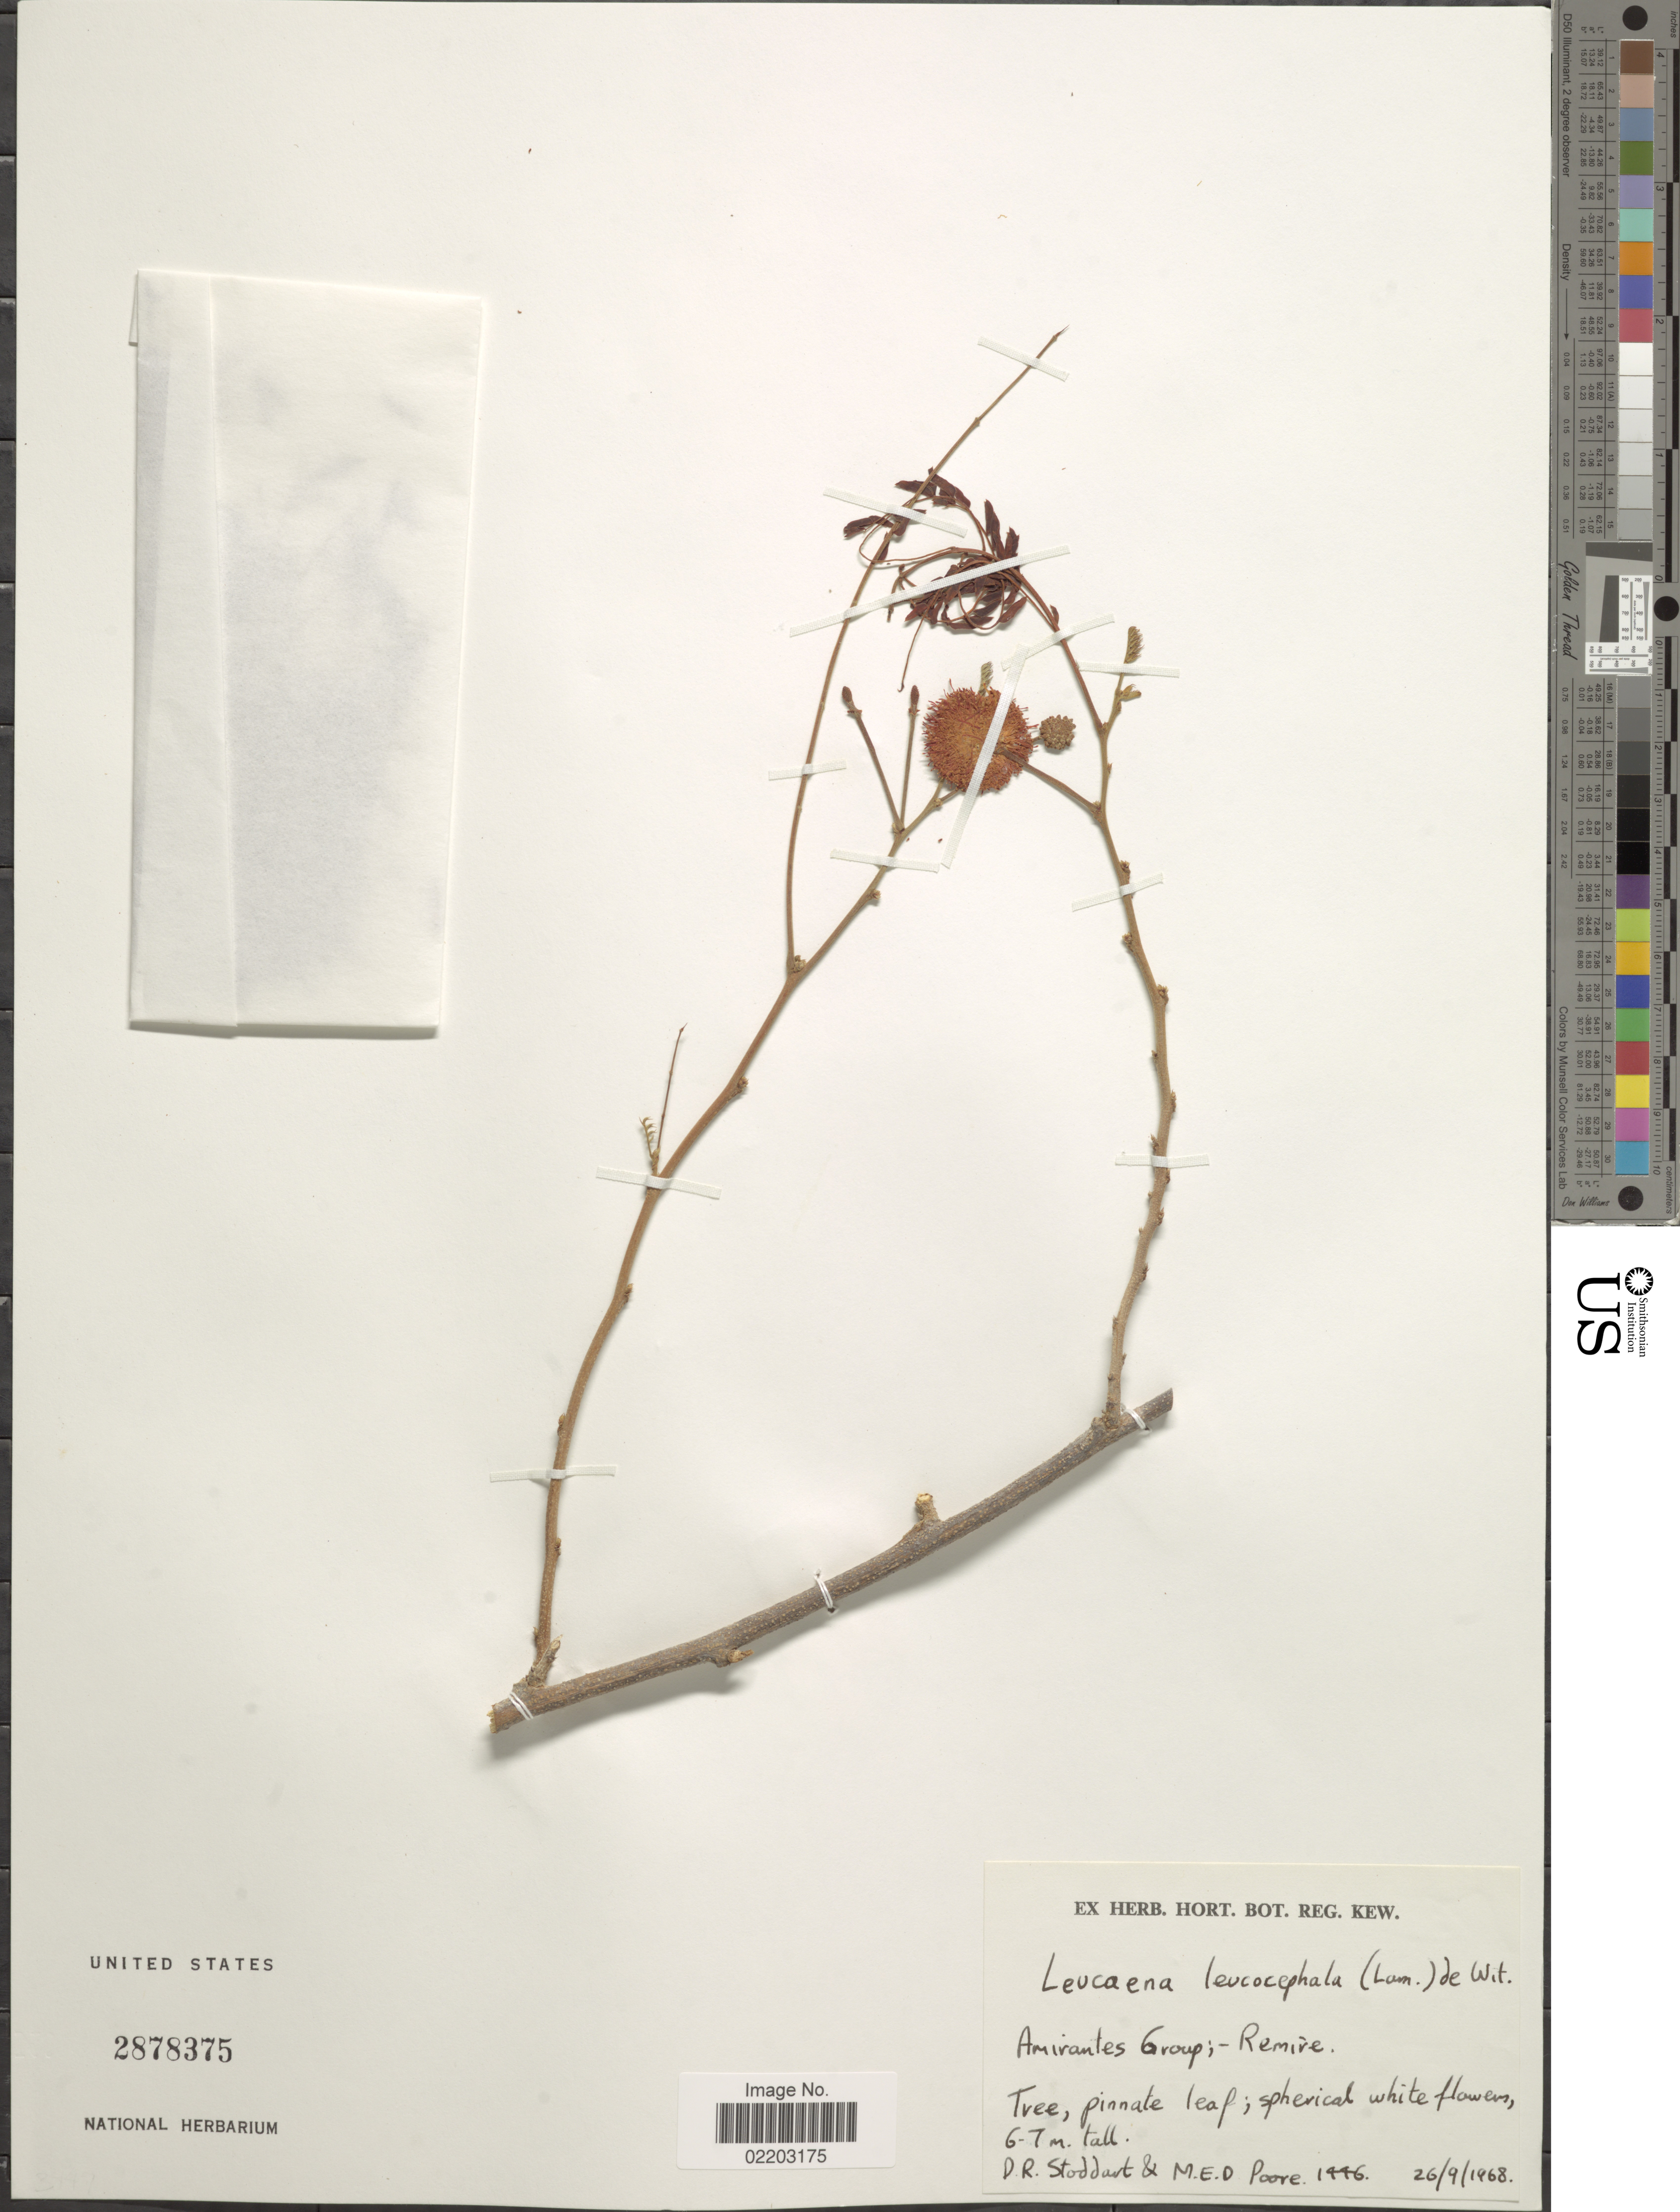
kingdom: Plantae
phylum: Tracheophyta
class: Magnoliopsida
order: Fabales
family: Fabaceae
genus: Leucaena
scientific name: Leucaena leucocephala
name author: (Lam.) de Wit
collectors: D. R. Stoddart & M. E. D. Poore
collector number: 1446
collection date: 1968-09-26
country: Seychelles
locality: Amirantes Group - Remire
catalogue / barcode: US 2878375